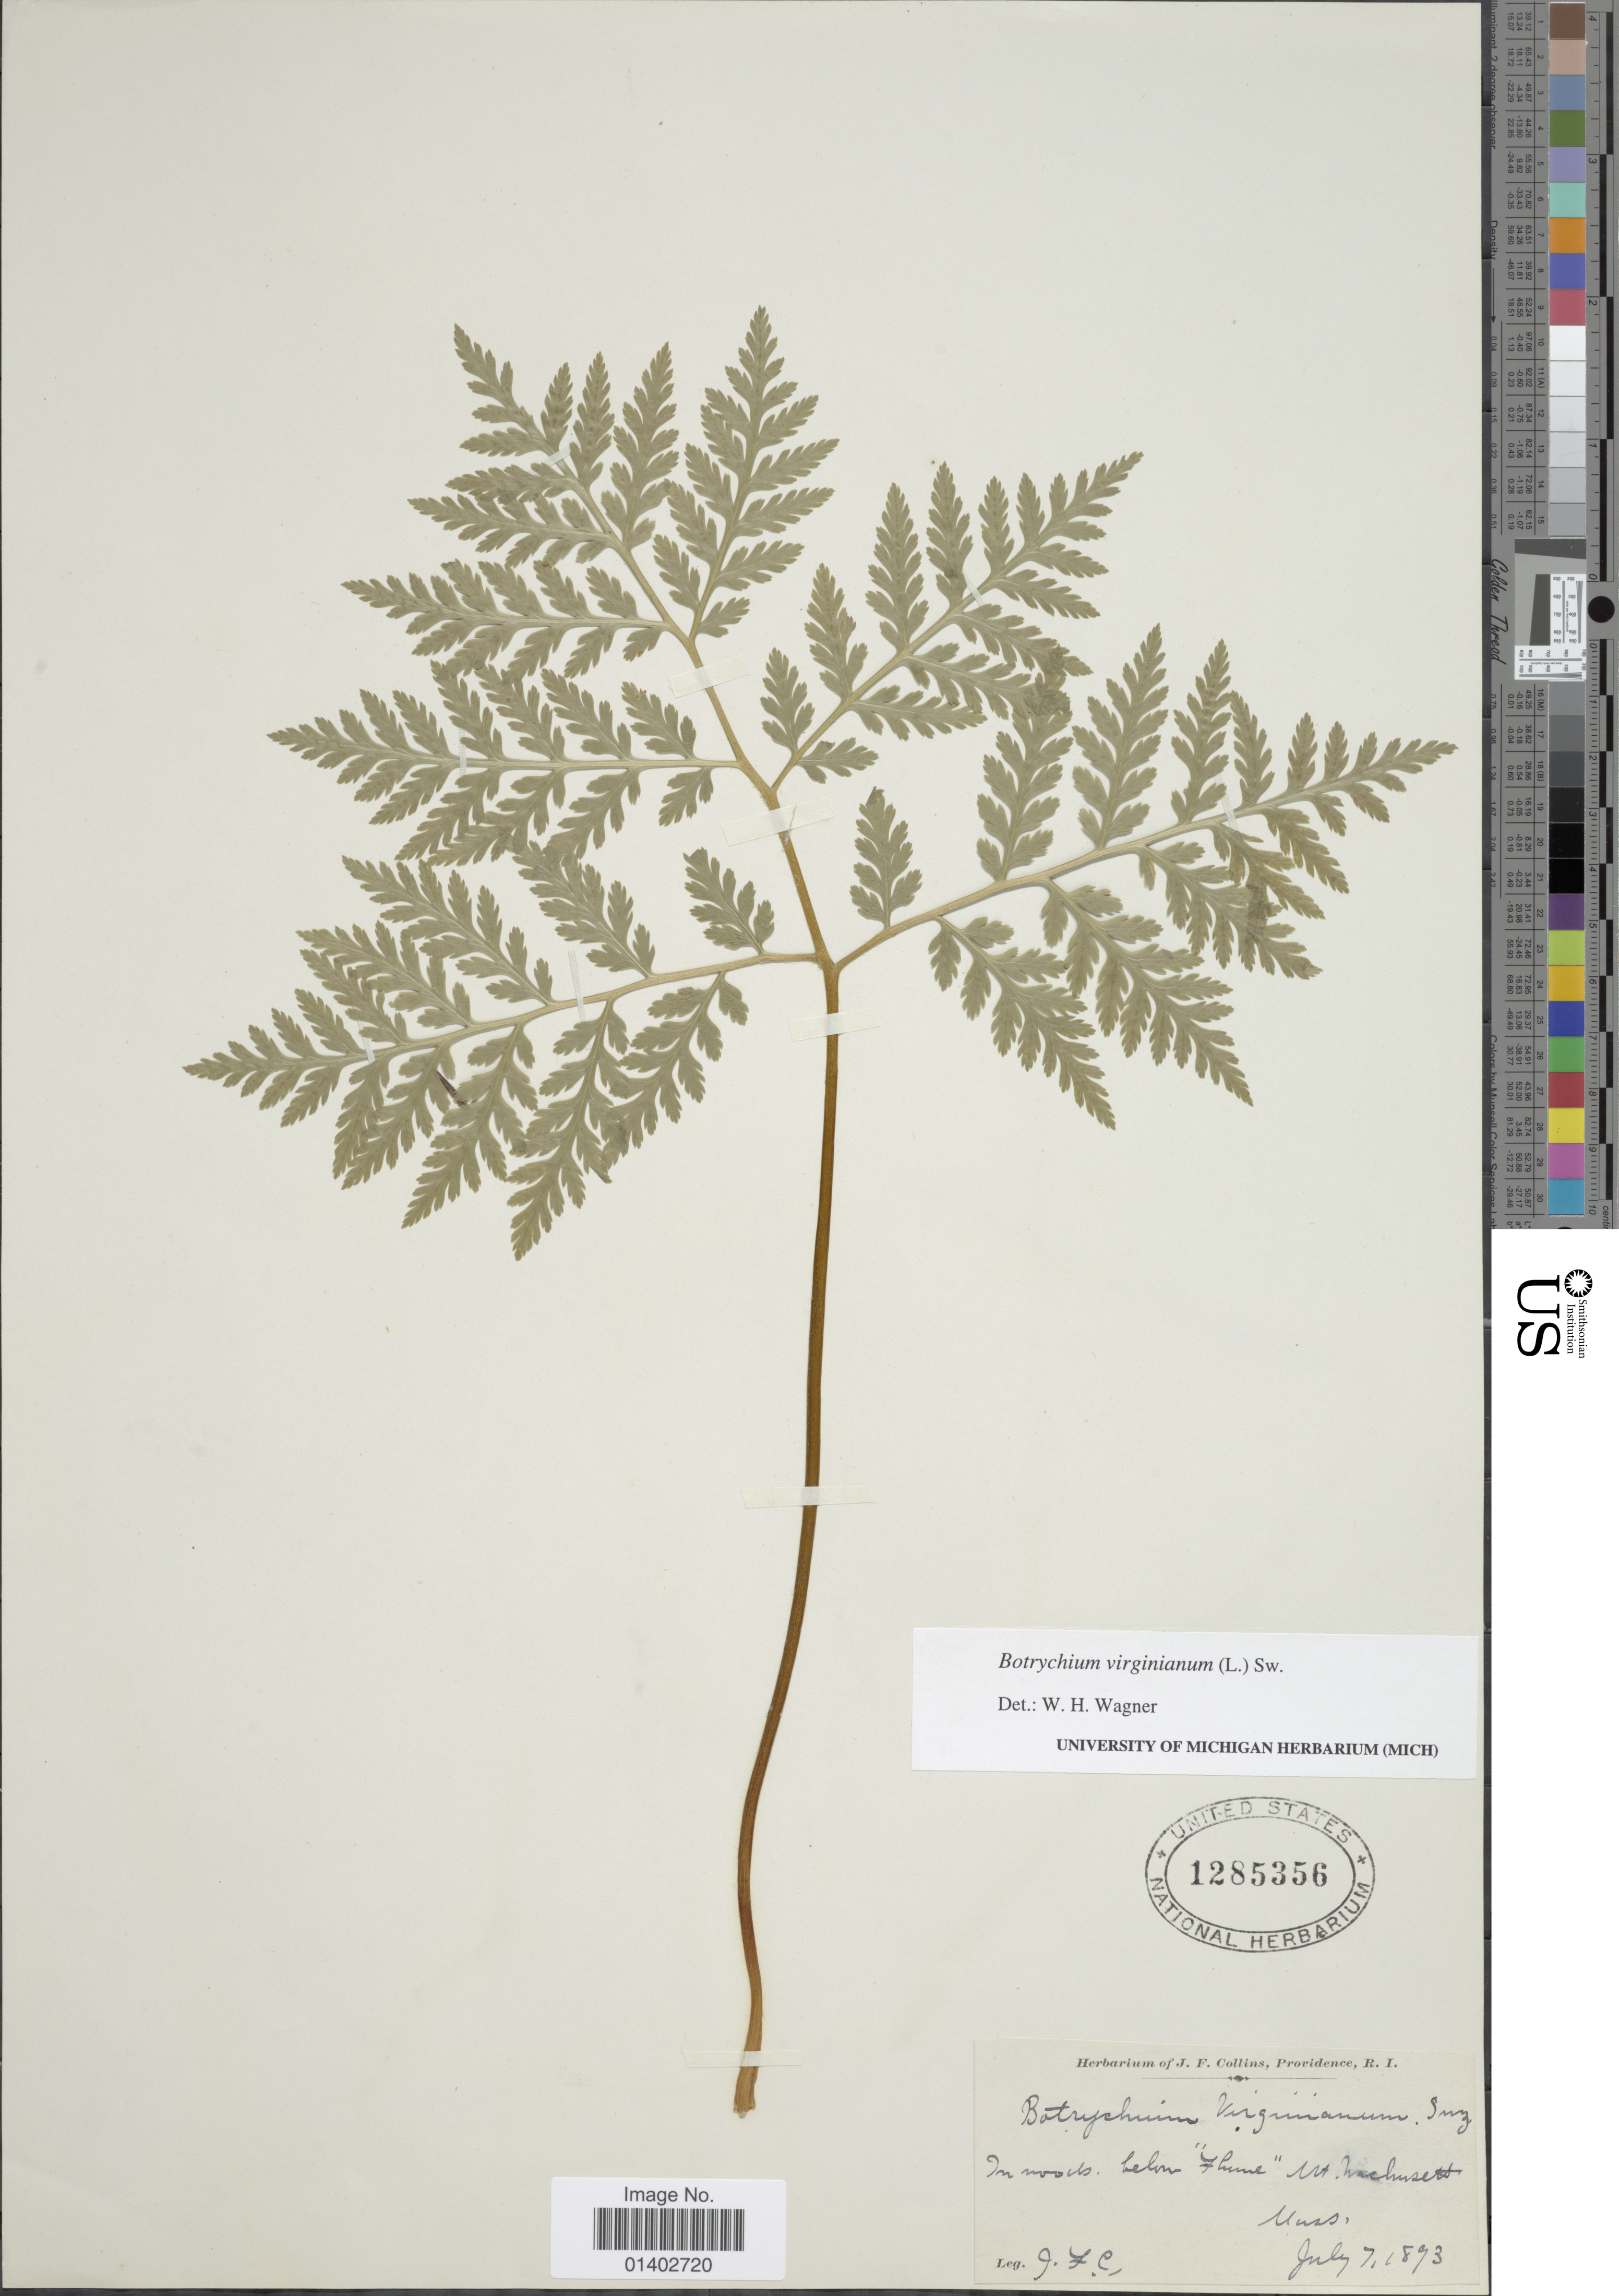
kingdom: Plantae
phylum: Tracheophyta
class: Polypodiopsida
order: Ophioglossales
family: Ophioglossaceae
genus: Botrychium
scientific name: Botrychium virginianum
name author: (L.) Sw.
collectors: J. Collins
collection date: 1893-07-07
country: United States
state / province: Massachusetts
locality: In woods, below 'Flume' Mt Wachusett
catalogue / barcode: US 1285356